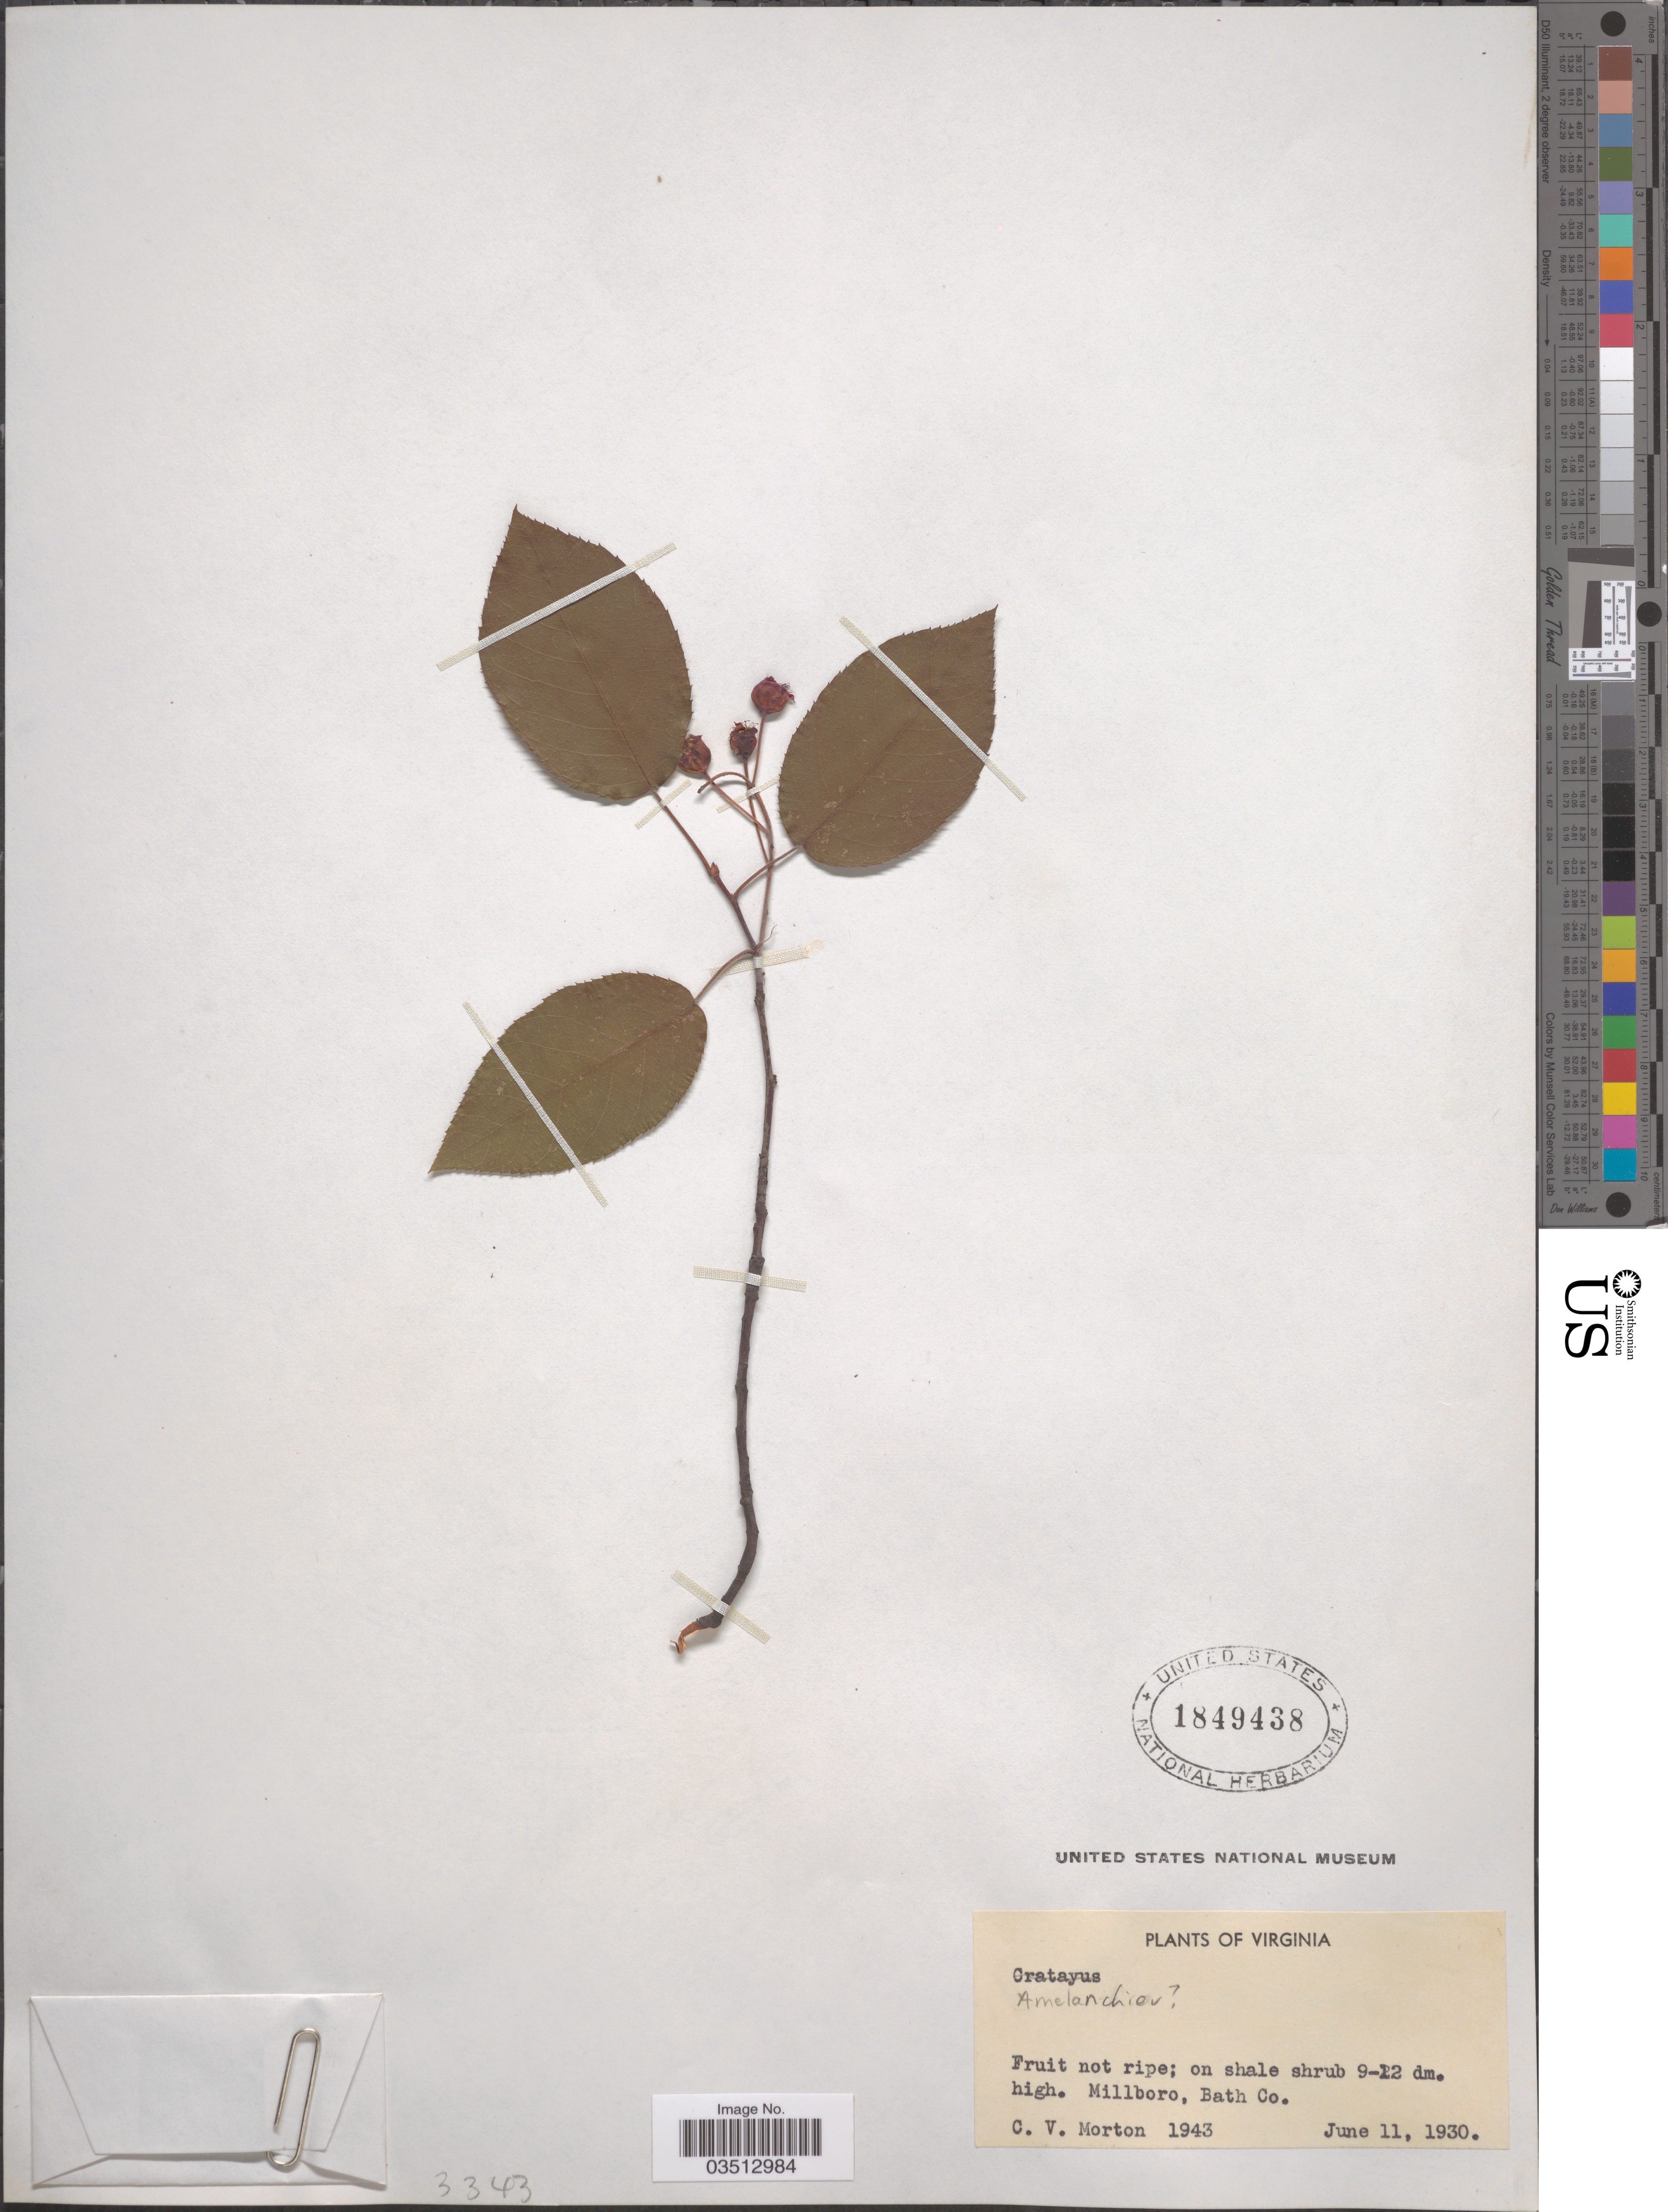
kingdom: Plantae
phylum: Tracheophyta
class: Magnoliopsida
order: Rosales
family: Rosaceae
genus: Amelanchier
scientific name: Amelanchier sp.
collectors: C. V. Morton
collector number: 1943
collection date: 1930-06-11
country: United States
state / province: Virginia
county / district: Bath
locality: Millboro, Bath Co.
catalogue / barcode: US 1849438